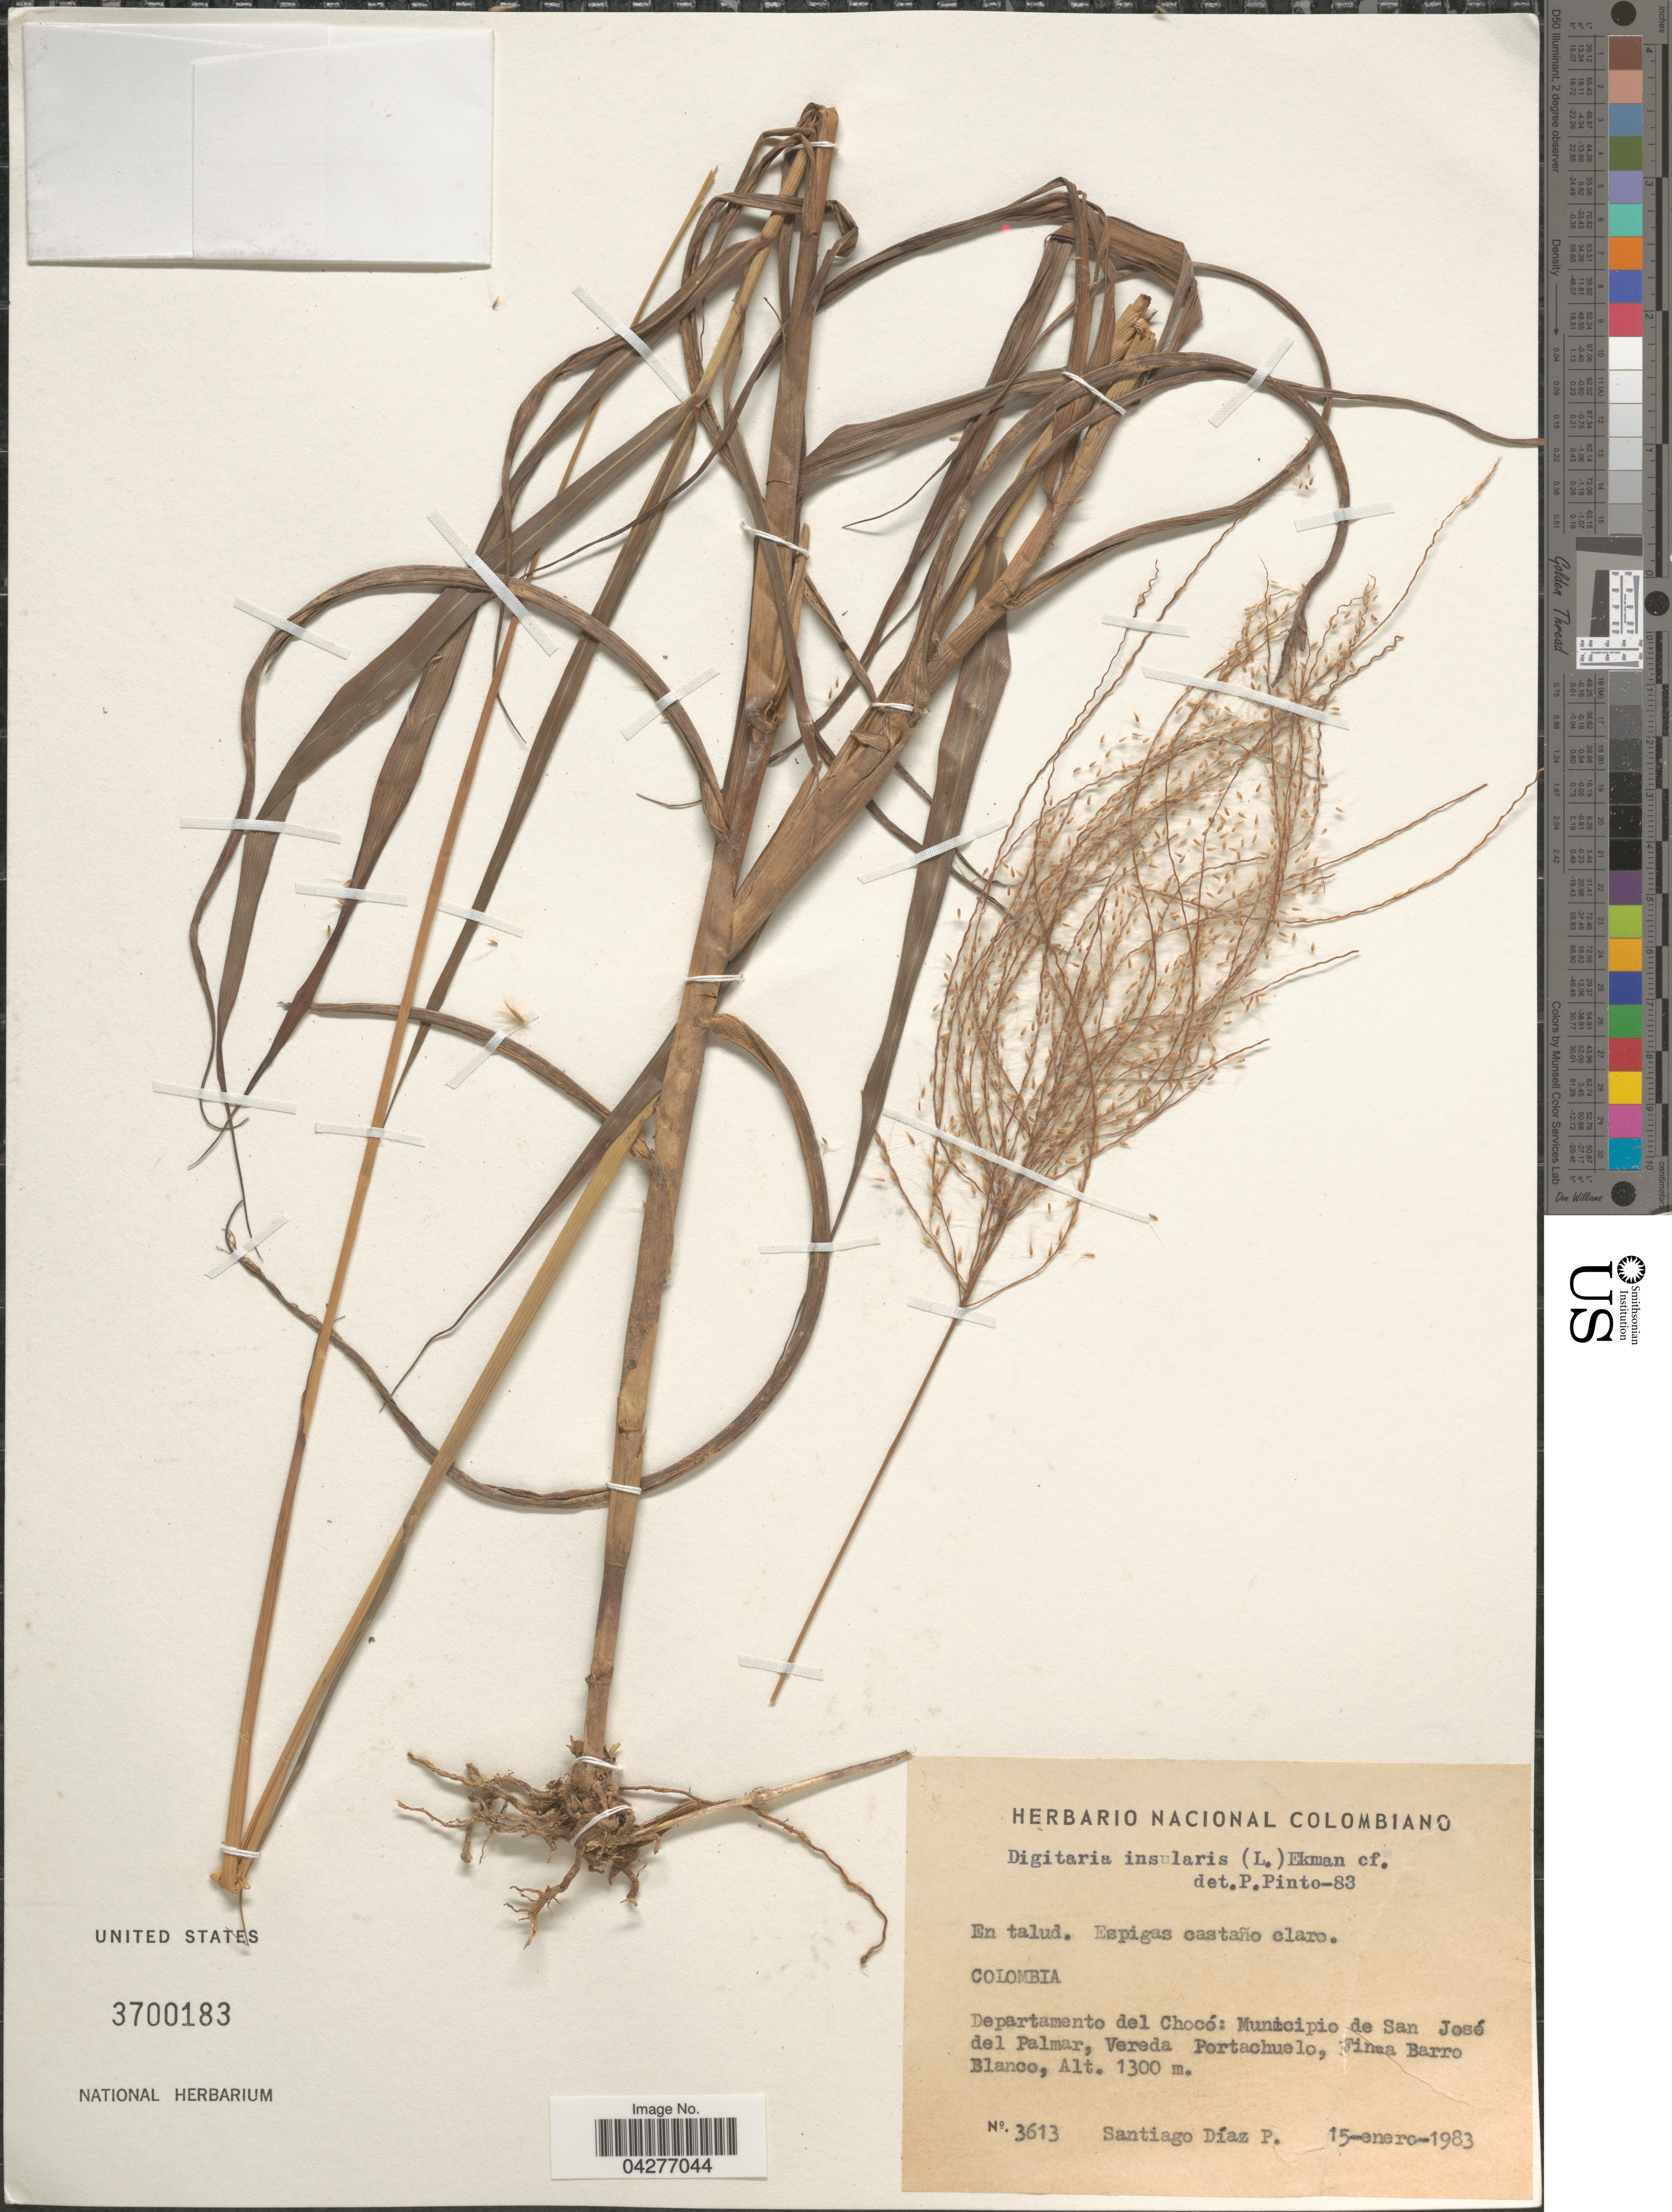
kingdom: Plantae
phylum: Tracheophyta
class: Liliopsida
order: Poales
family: Poaceae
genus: Digitaria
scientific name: Digitaria insularis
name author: (L.) Fedde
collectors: S. Diaz P.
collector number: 3613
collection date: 1983-01-15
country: Colombia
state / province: Chocó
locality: Departamento del Chocó: Municipio de San José del Palmar, Vereda Portachuelo, Finca Barro Blanco.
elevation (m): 1300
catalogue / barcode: US 3700183